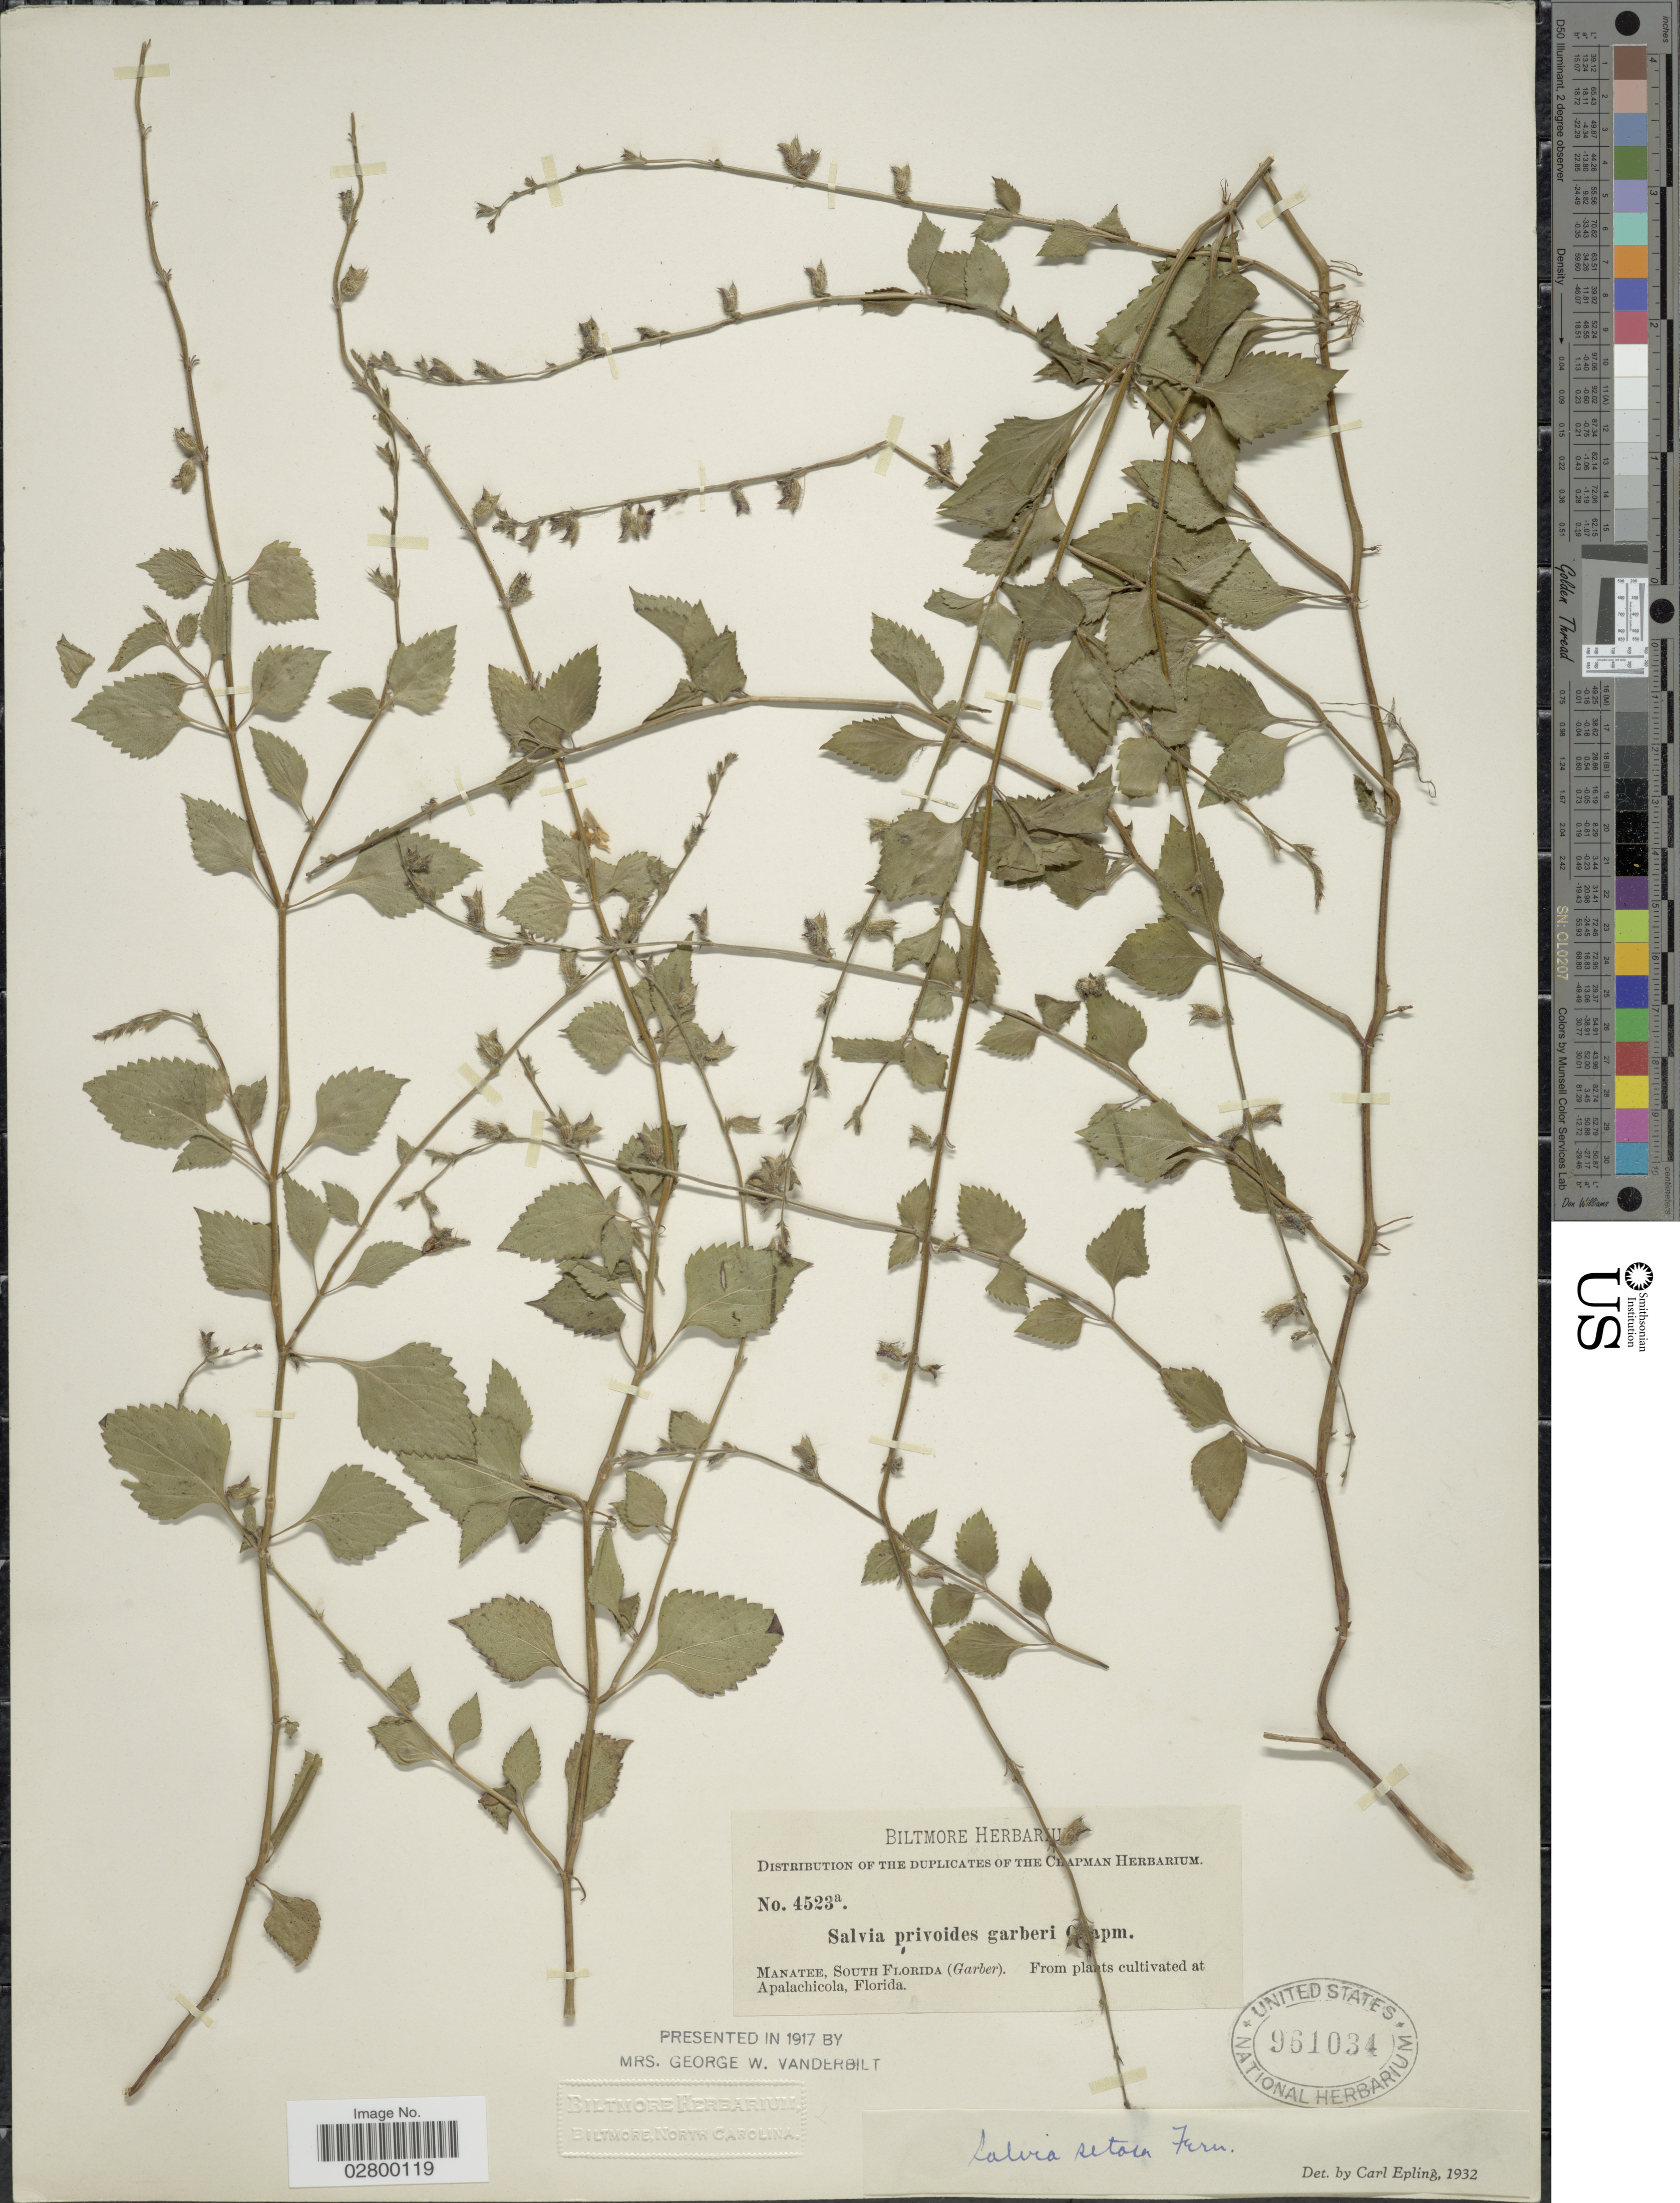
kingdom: Plantae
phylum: Tracheophyta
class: Magnoliopsida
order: Lamiales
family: Lamiaceae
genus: Salvia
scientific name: Salvia setosa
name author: Fernald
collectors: ex herb. Biltmore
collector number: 4523a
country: United States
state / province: Florida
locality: Manatee, South Florida (Garber), at Apalachicola.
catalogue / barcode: US 961034